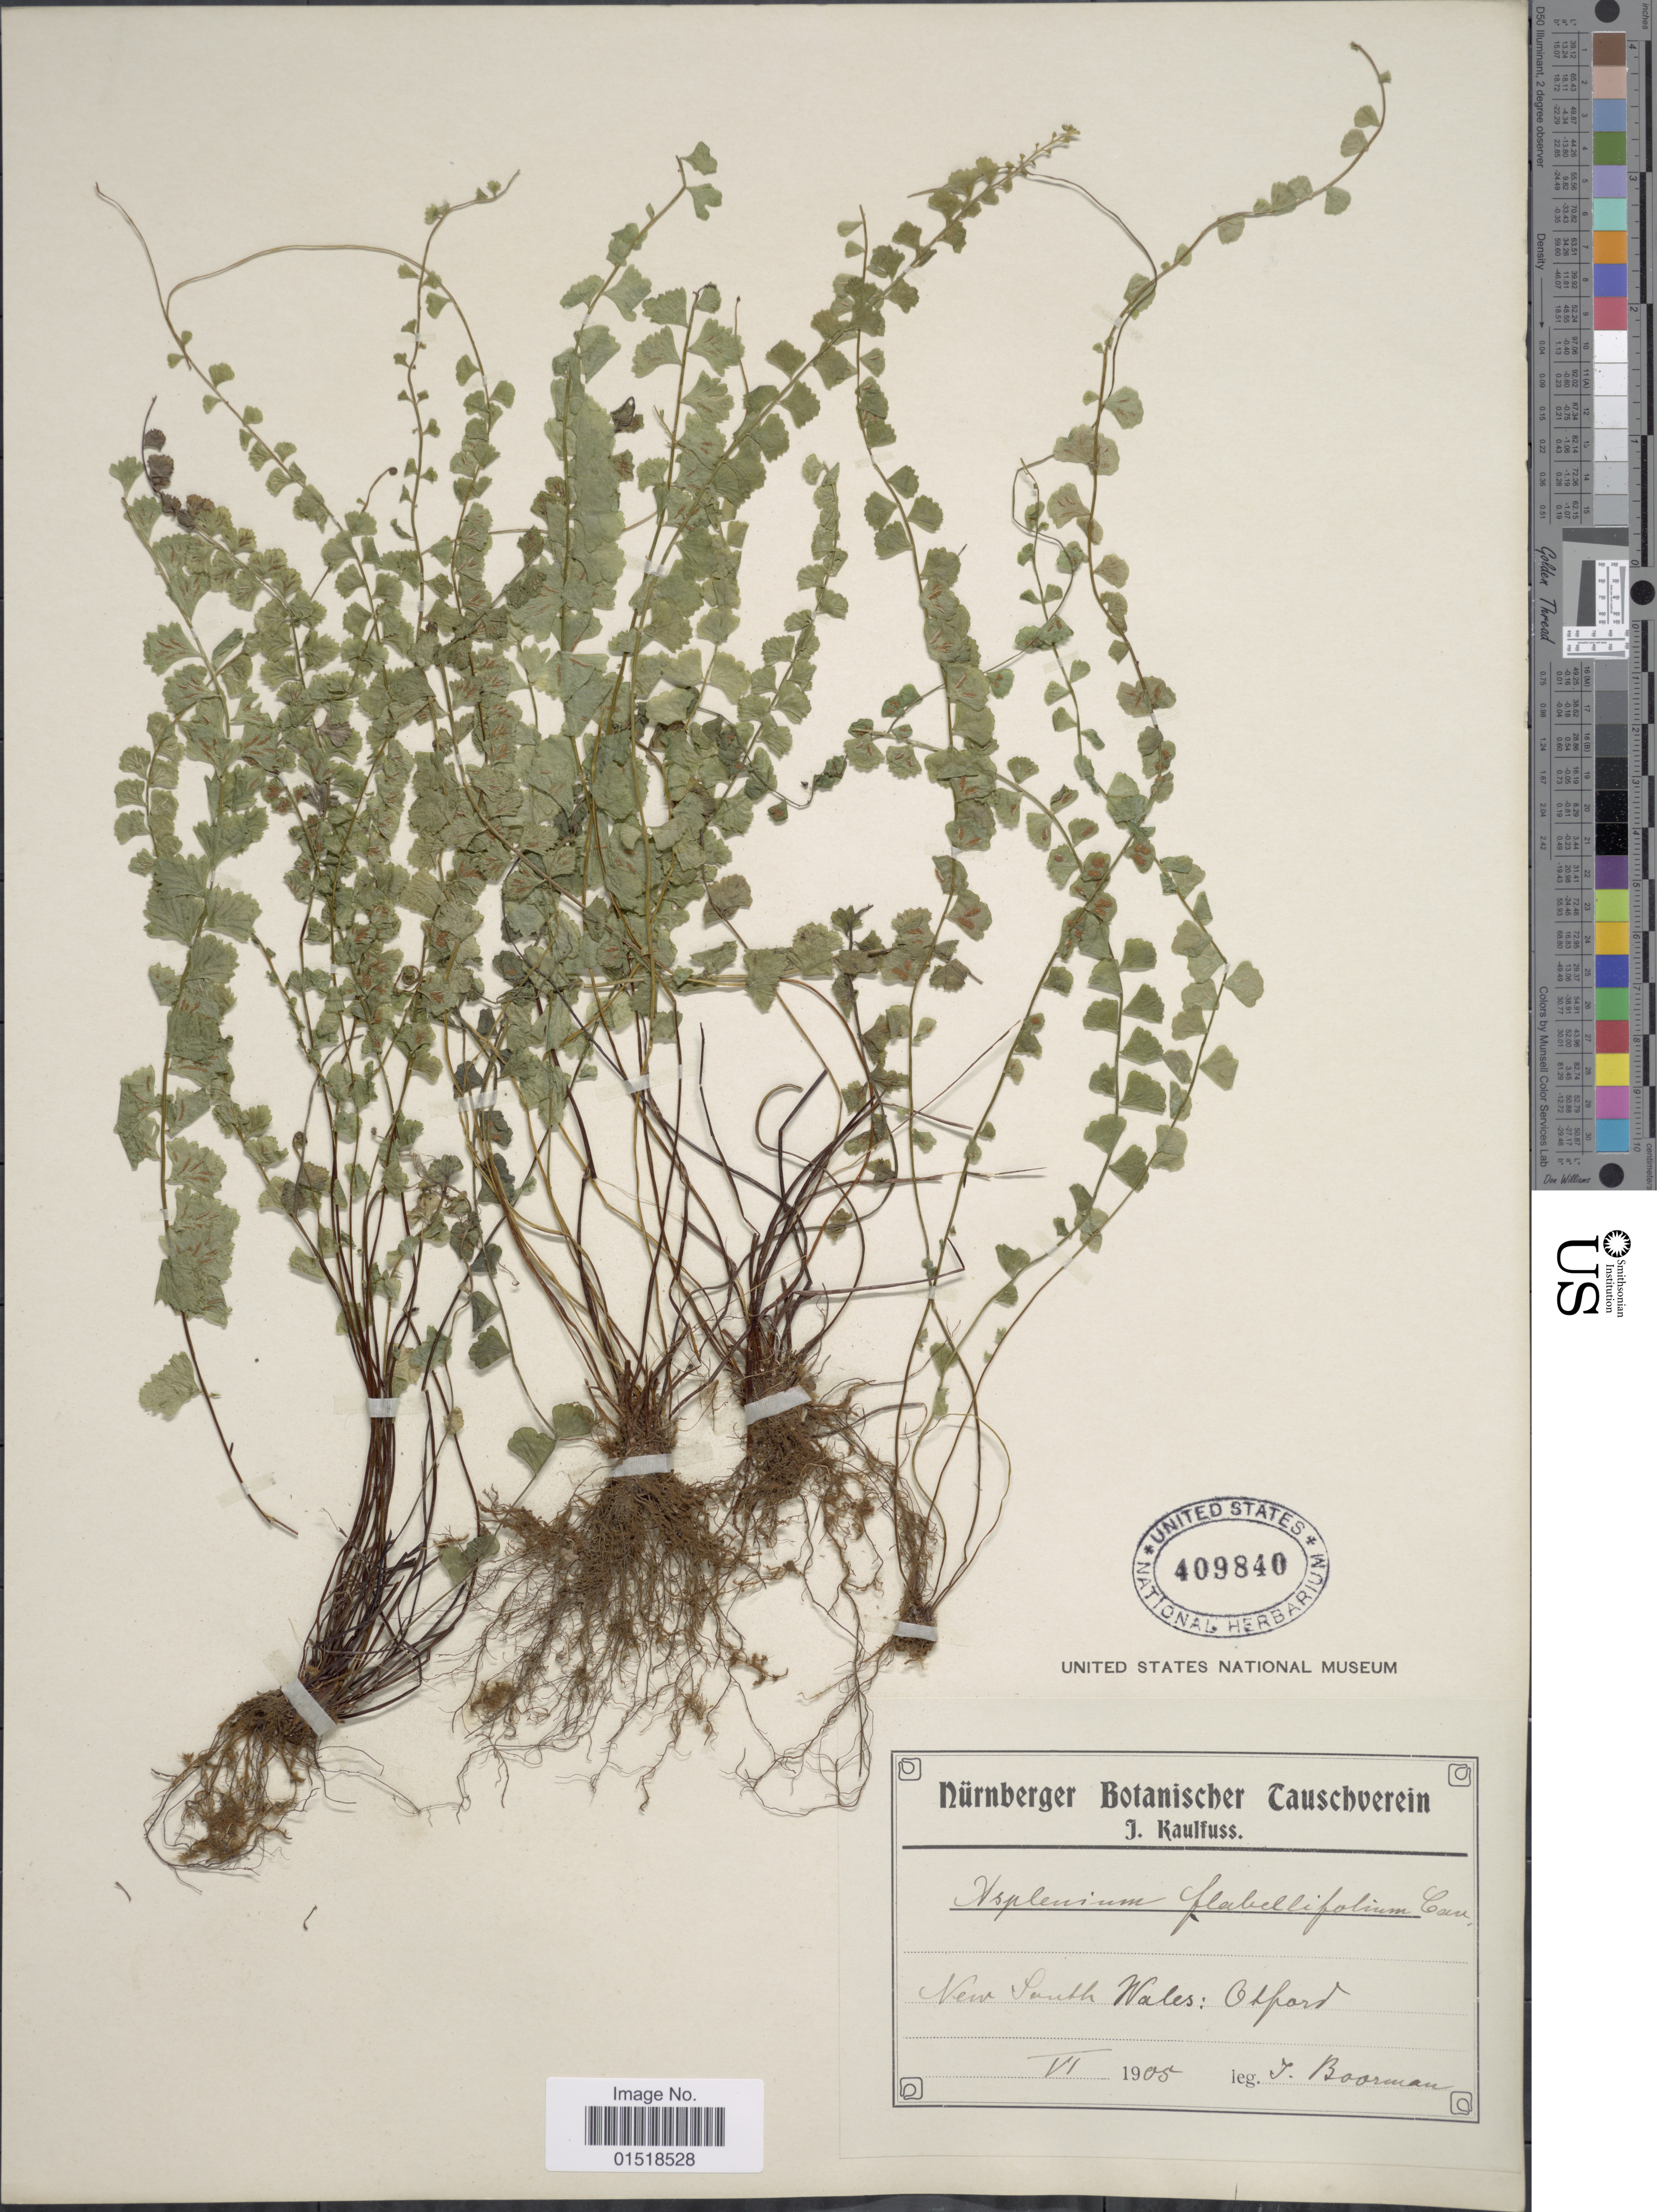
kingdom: Plantae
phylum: Tracheophyta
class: Polypodiopsida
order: Polypodiales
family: Aspleniaceae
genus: Asplenium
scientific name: Asplenium flabellifolium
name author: Cav.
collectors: J. Boorman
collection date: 1905-06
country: Australia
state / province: New South Wales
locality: Otford.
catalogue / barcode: US 409840